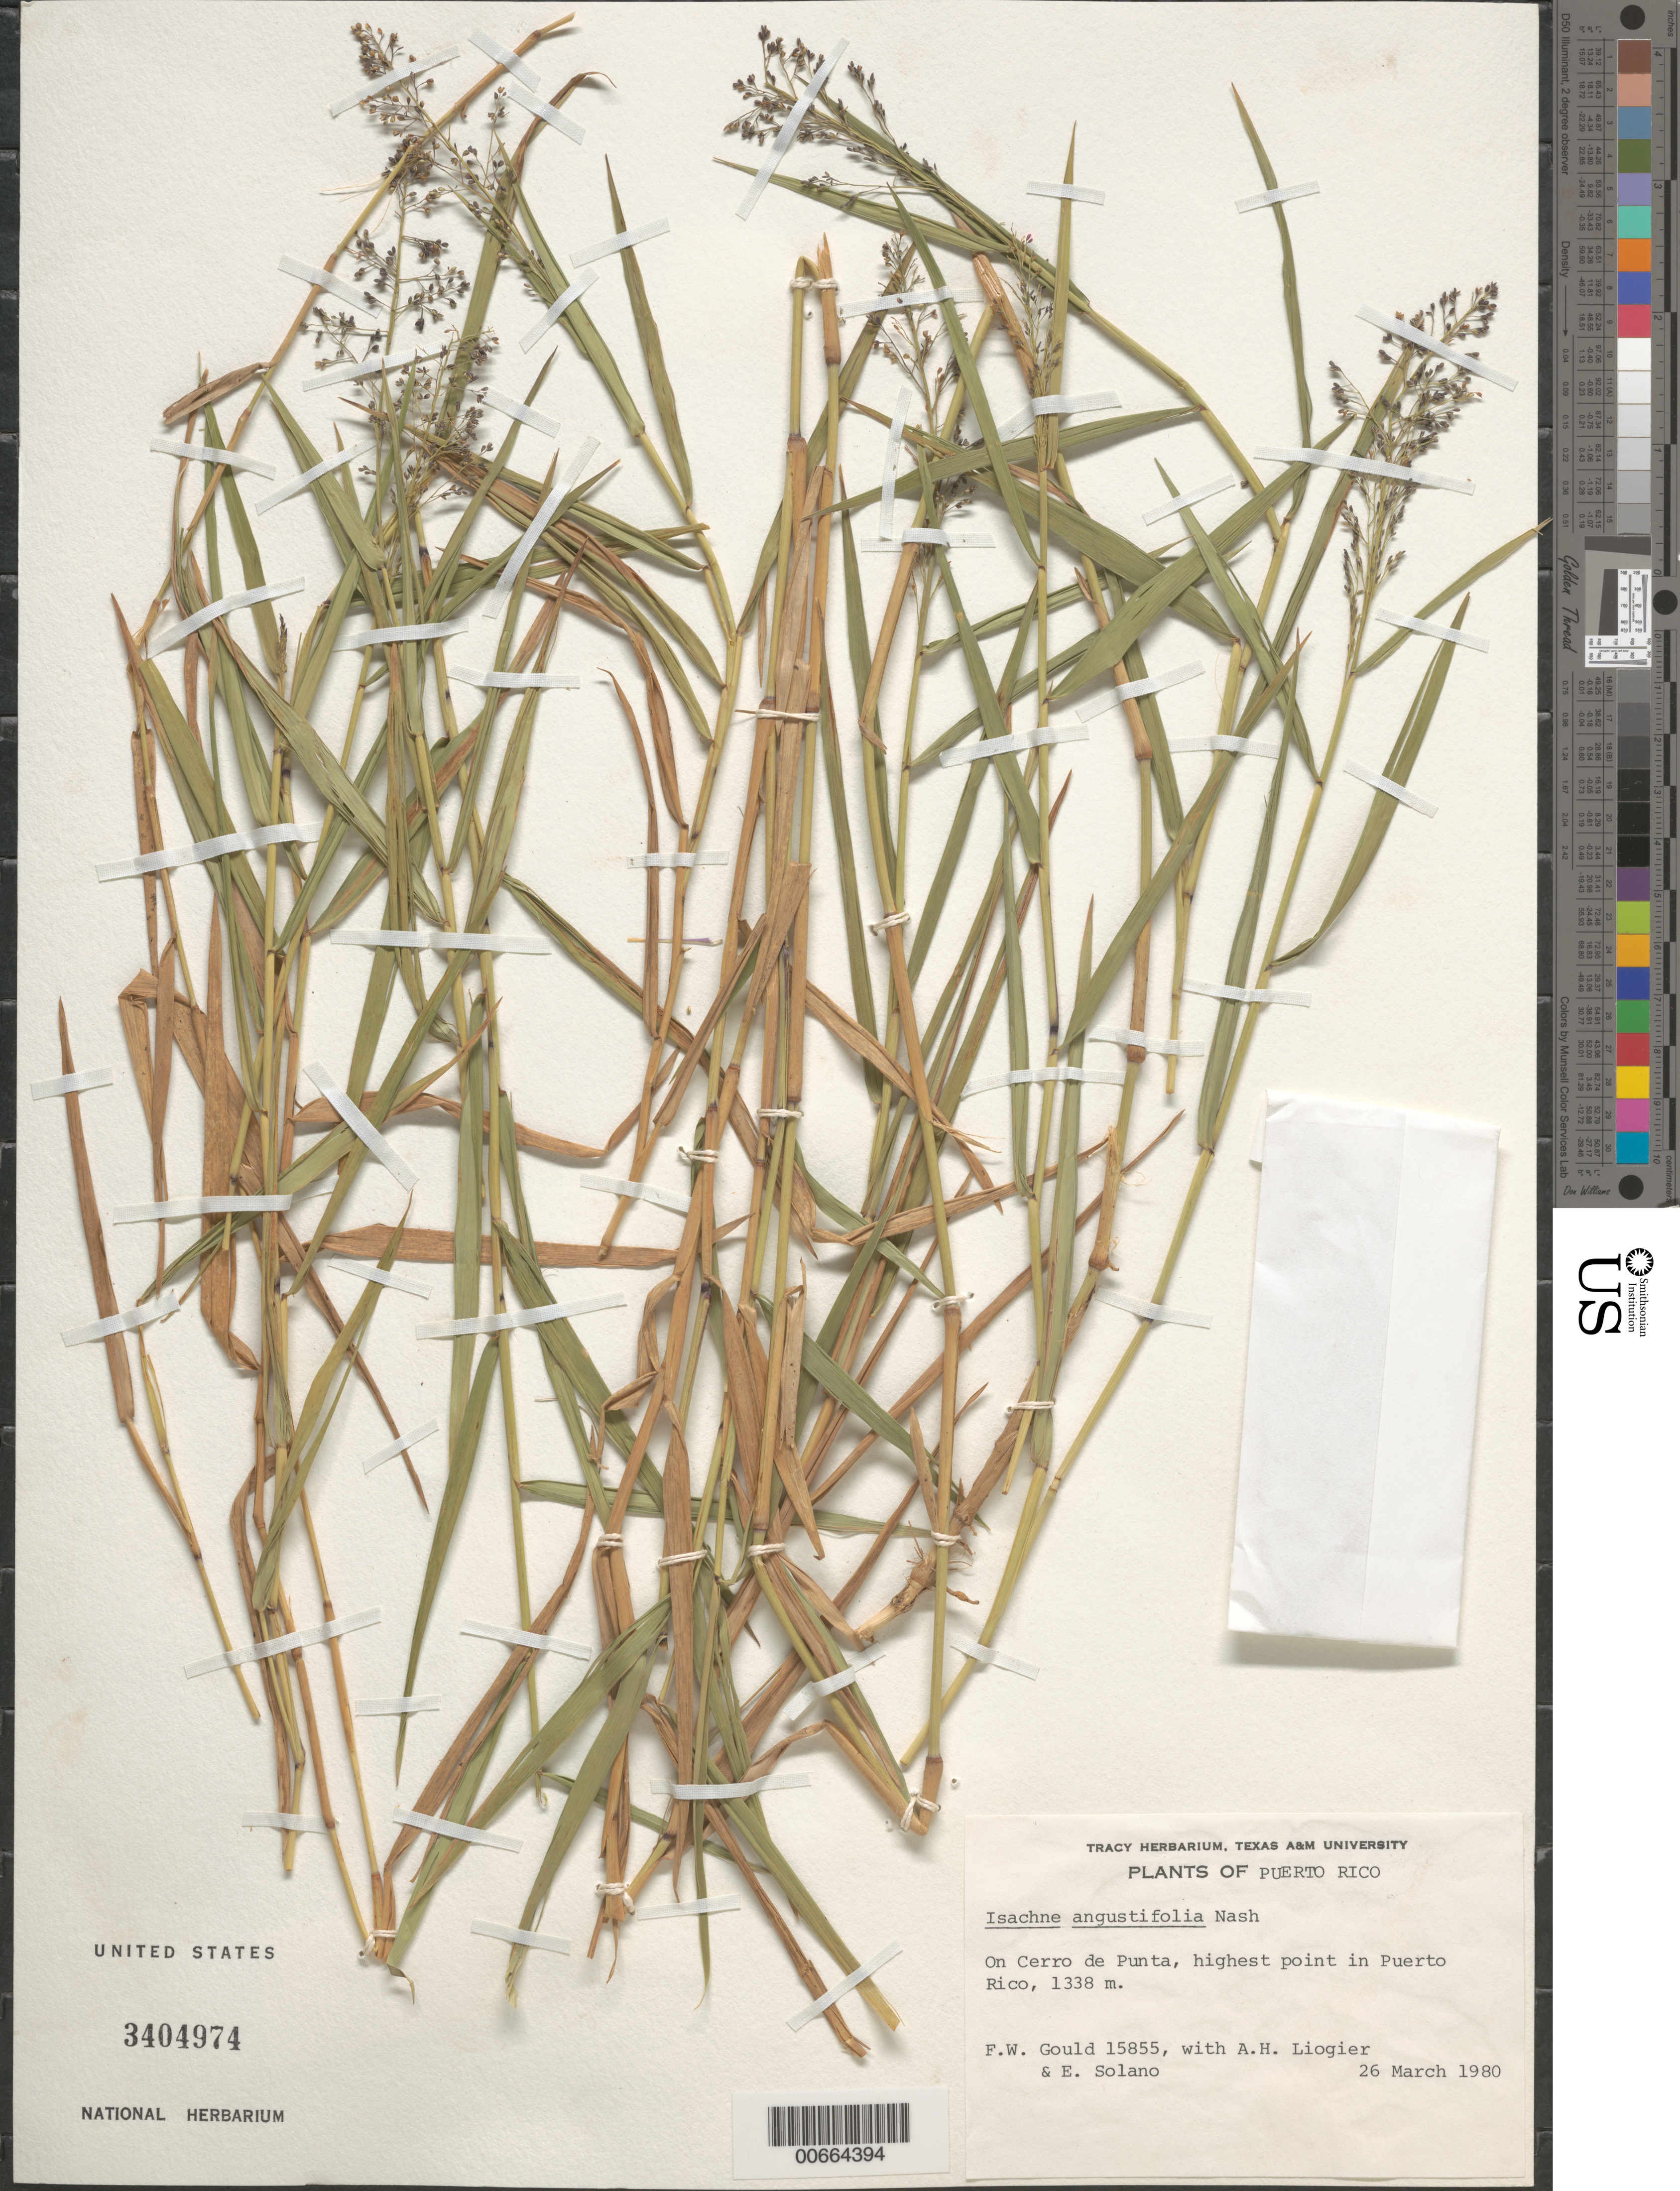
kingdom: Plantae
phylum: Tracheophyta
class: Liliopsida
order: Poales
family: Poaceae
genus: Isachne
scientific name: Isachne angustifolia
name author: Nash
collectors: F. W. Gould, A. H. Liogier & E. Solano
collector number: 15855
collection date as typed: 26 Mar 1980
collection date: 1980-03-26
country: Puerto Rico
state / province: Jayuya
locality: Cerro de Punta, highest point on island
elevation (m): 1338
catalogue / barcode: US 3404974